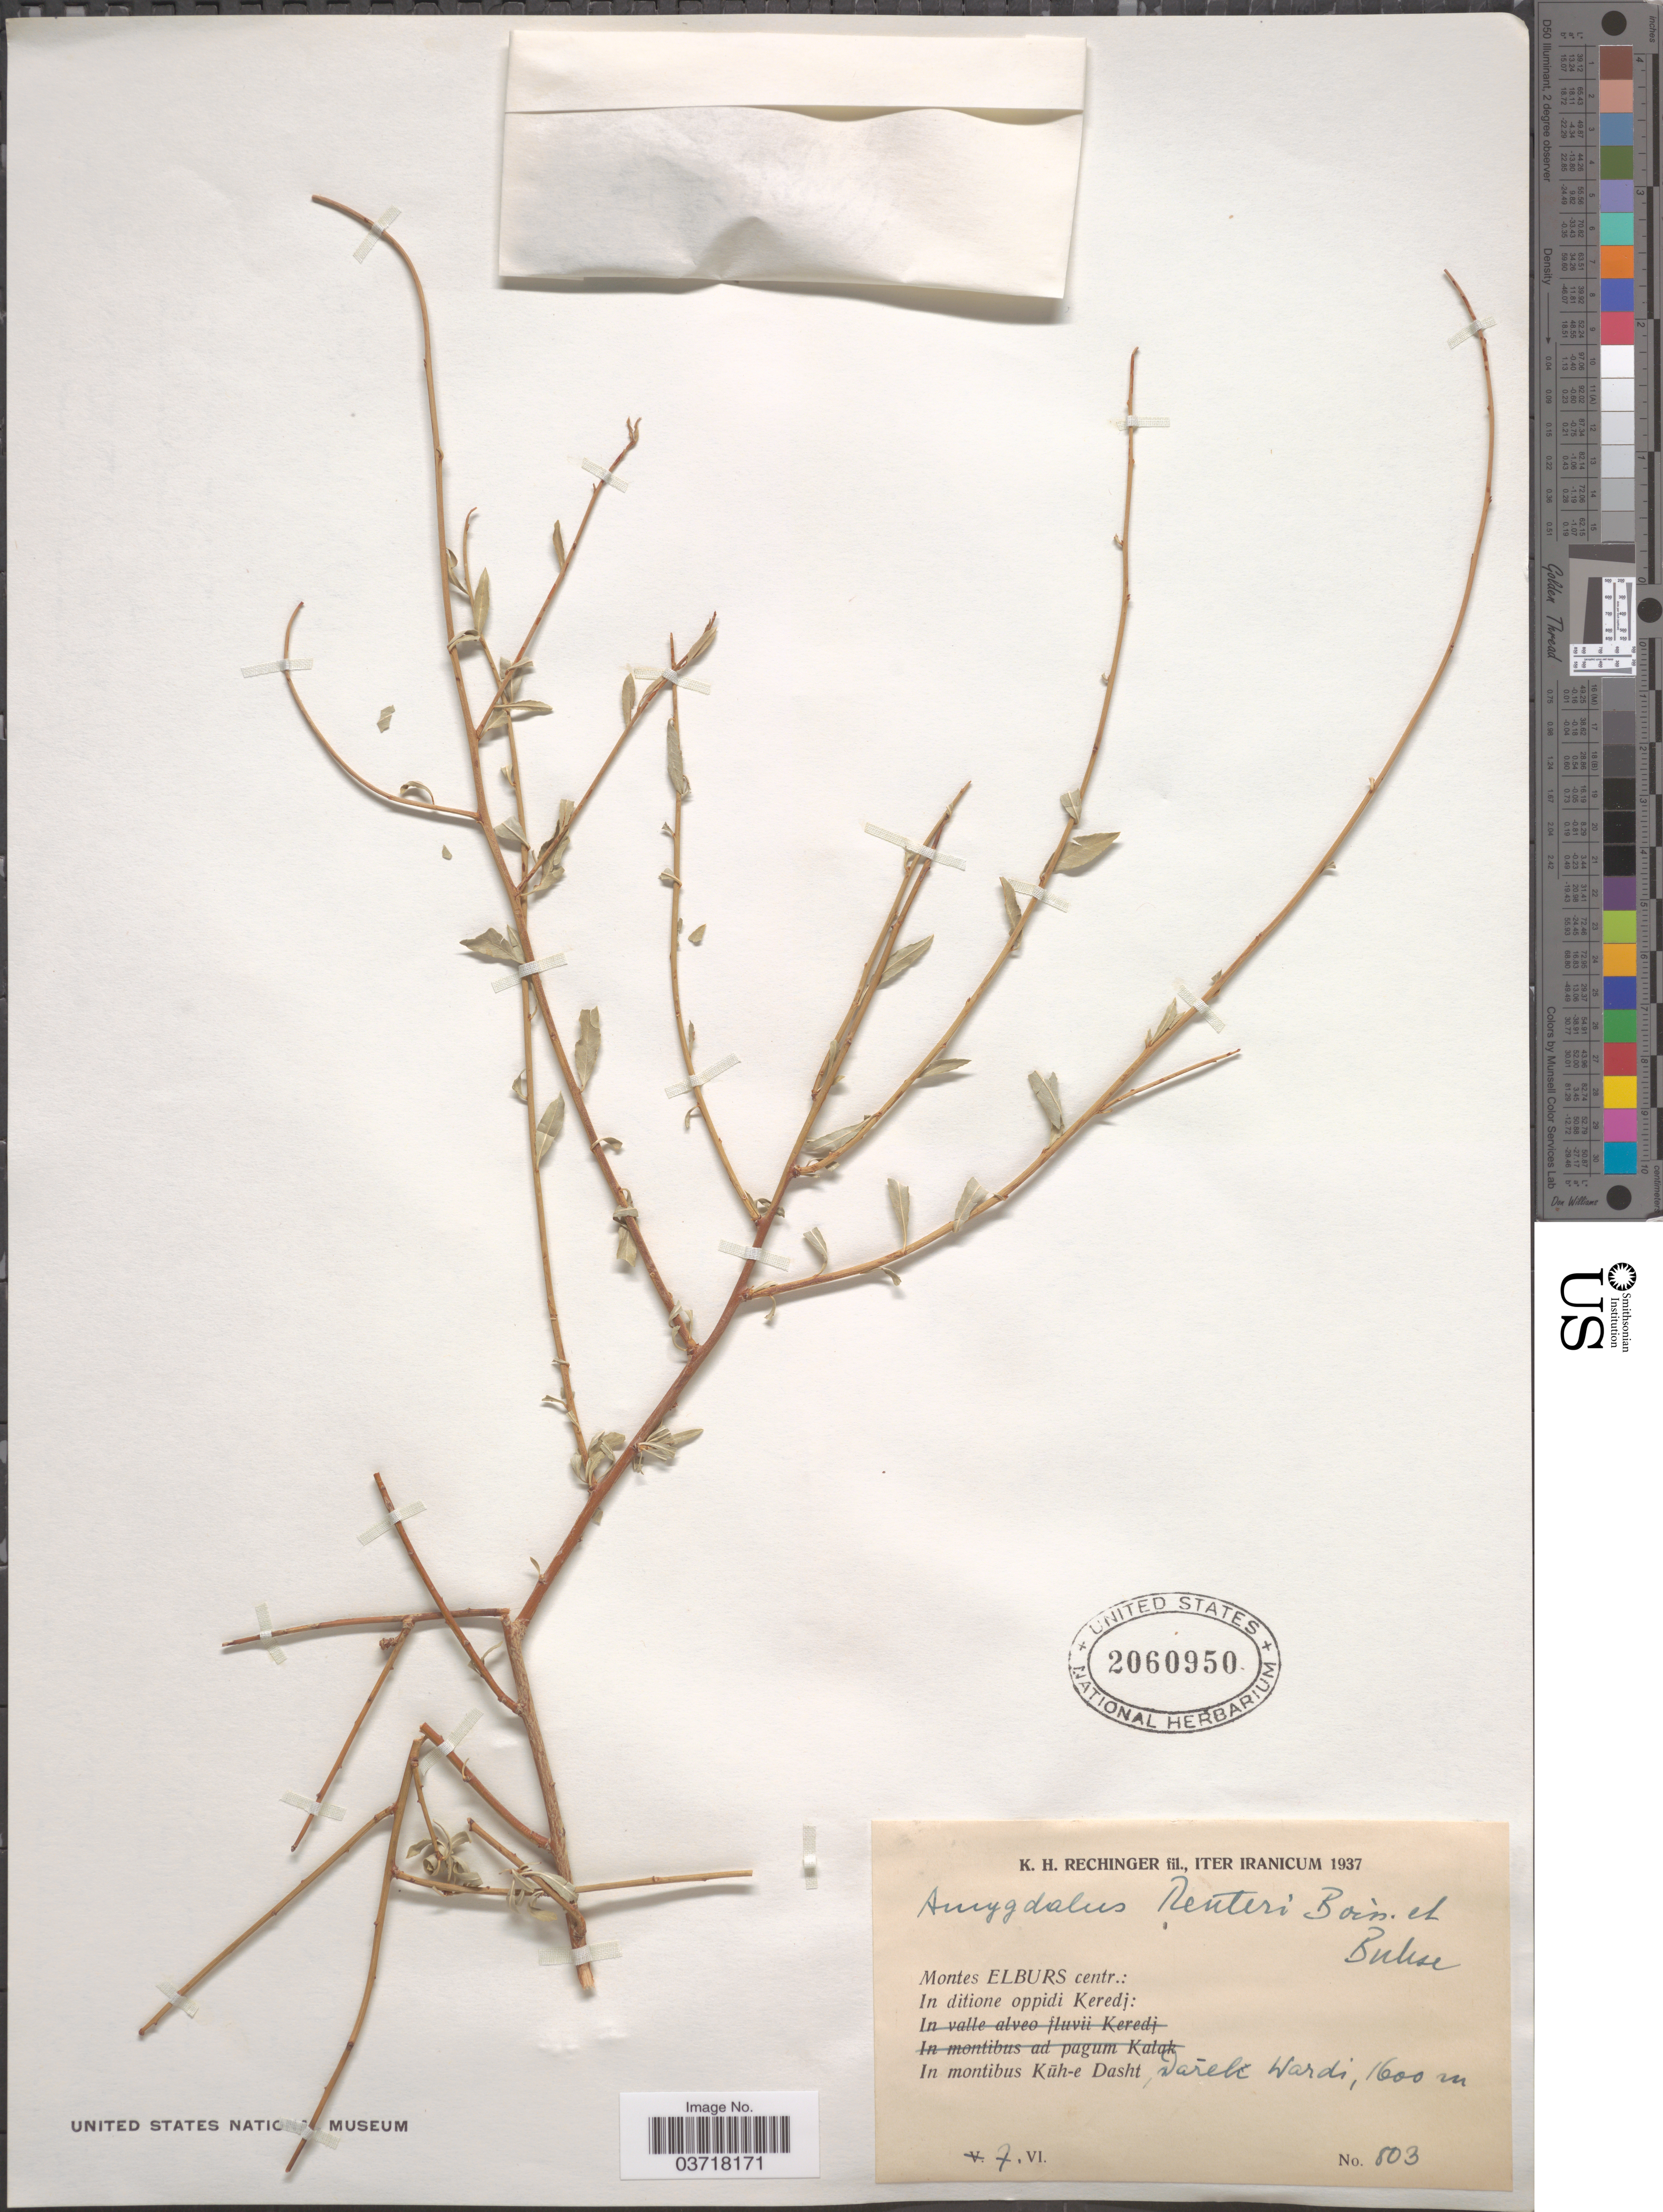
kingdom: Plantae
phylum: Tracheophyta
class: Magnoliopsida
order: Rosales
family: Rosaceae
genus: Prunus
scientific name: Prunus reuteri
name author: Boiss. & Buhse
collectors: K. H. Rechinger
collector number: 803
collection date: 1937-06-07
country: Iran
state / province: Alborz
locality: Montes Elburs centr.: In ditione oppidi Keredj: In montibus Kūh-e Dasht, Darek Wardi. [interpreted]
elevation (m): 1600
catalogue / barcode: US 2060950